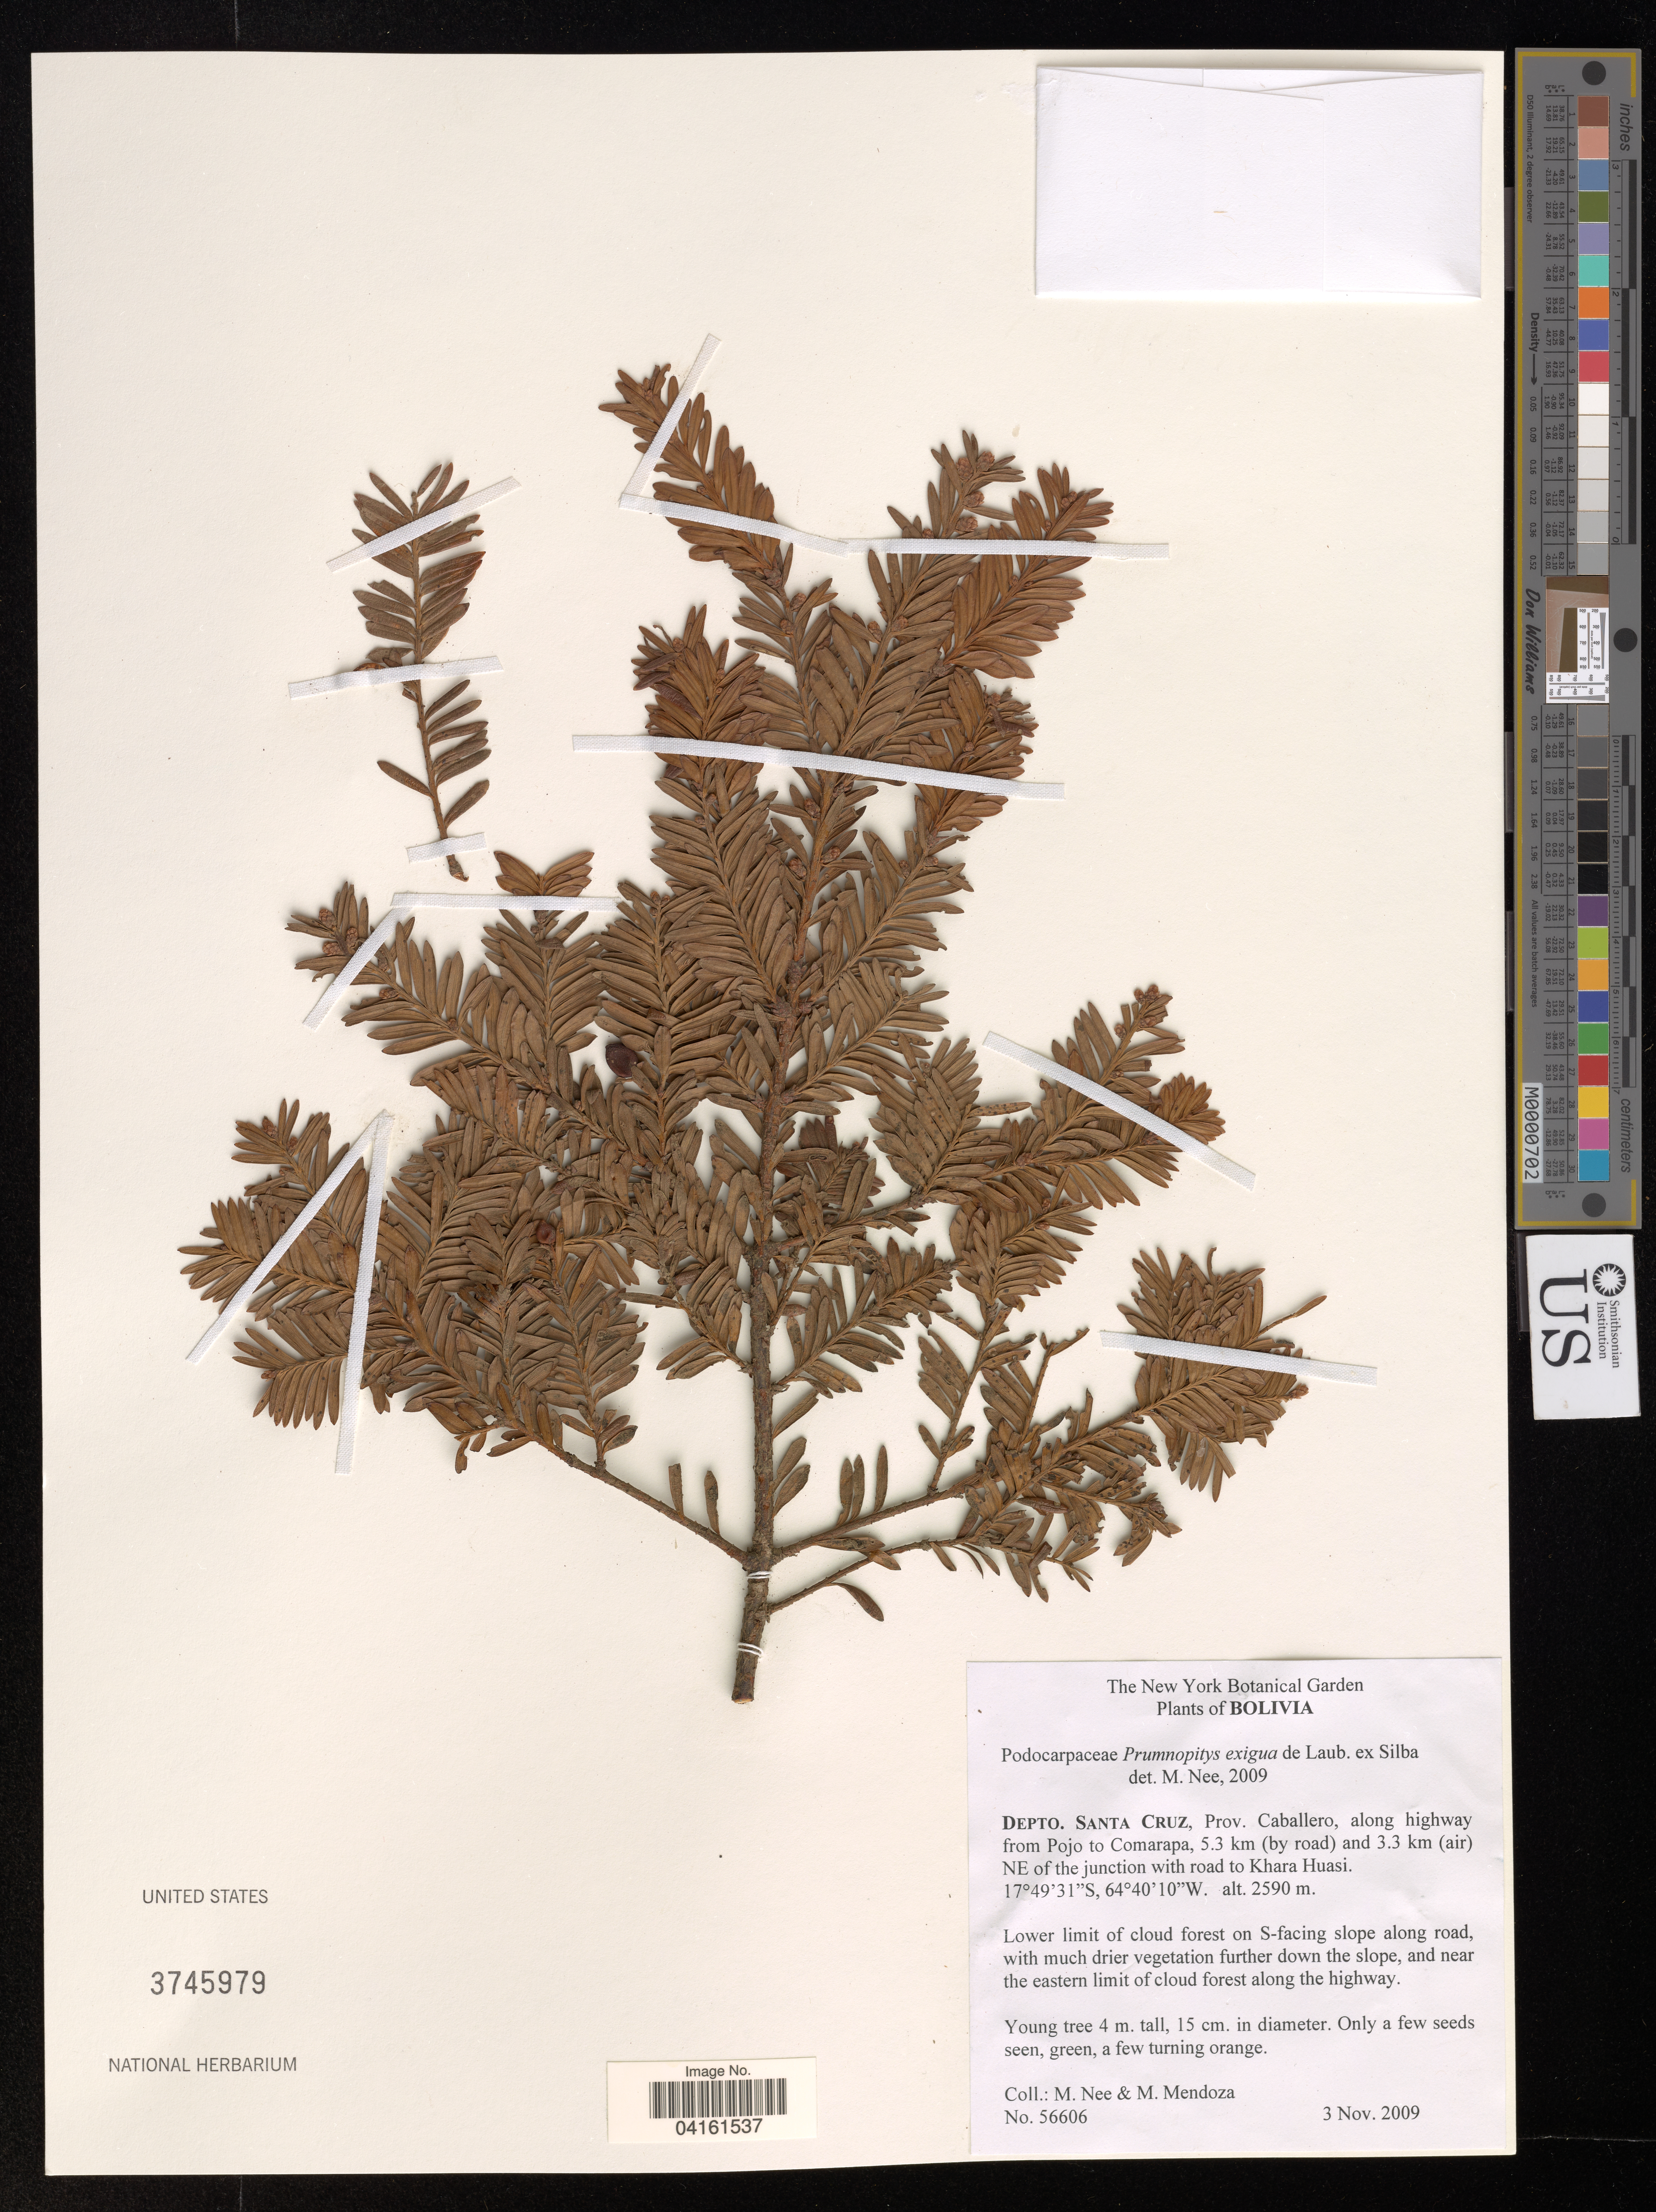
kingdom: Plantae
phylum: Tracheophyta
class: Pinopsida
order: Pinales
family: Podocarpaceae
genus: Prumnopitys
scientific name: Prumnopitys exigua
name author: de Laub. ex Silba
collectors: M. Nee & M. Mendoza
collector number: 56606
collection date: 2009-11-03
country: Bolivia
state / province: Santa Cruz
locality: Depto. Santa Cruz, Prov. Caballero, along highway from Pojo to Comarapa, 5.3 km (by road) and 3.3 k (air) NE of the junction with road to Khara Huasi.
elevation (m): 2590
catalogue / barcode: US 3745979